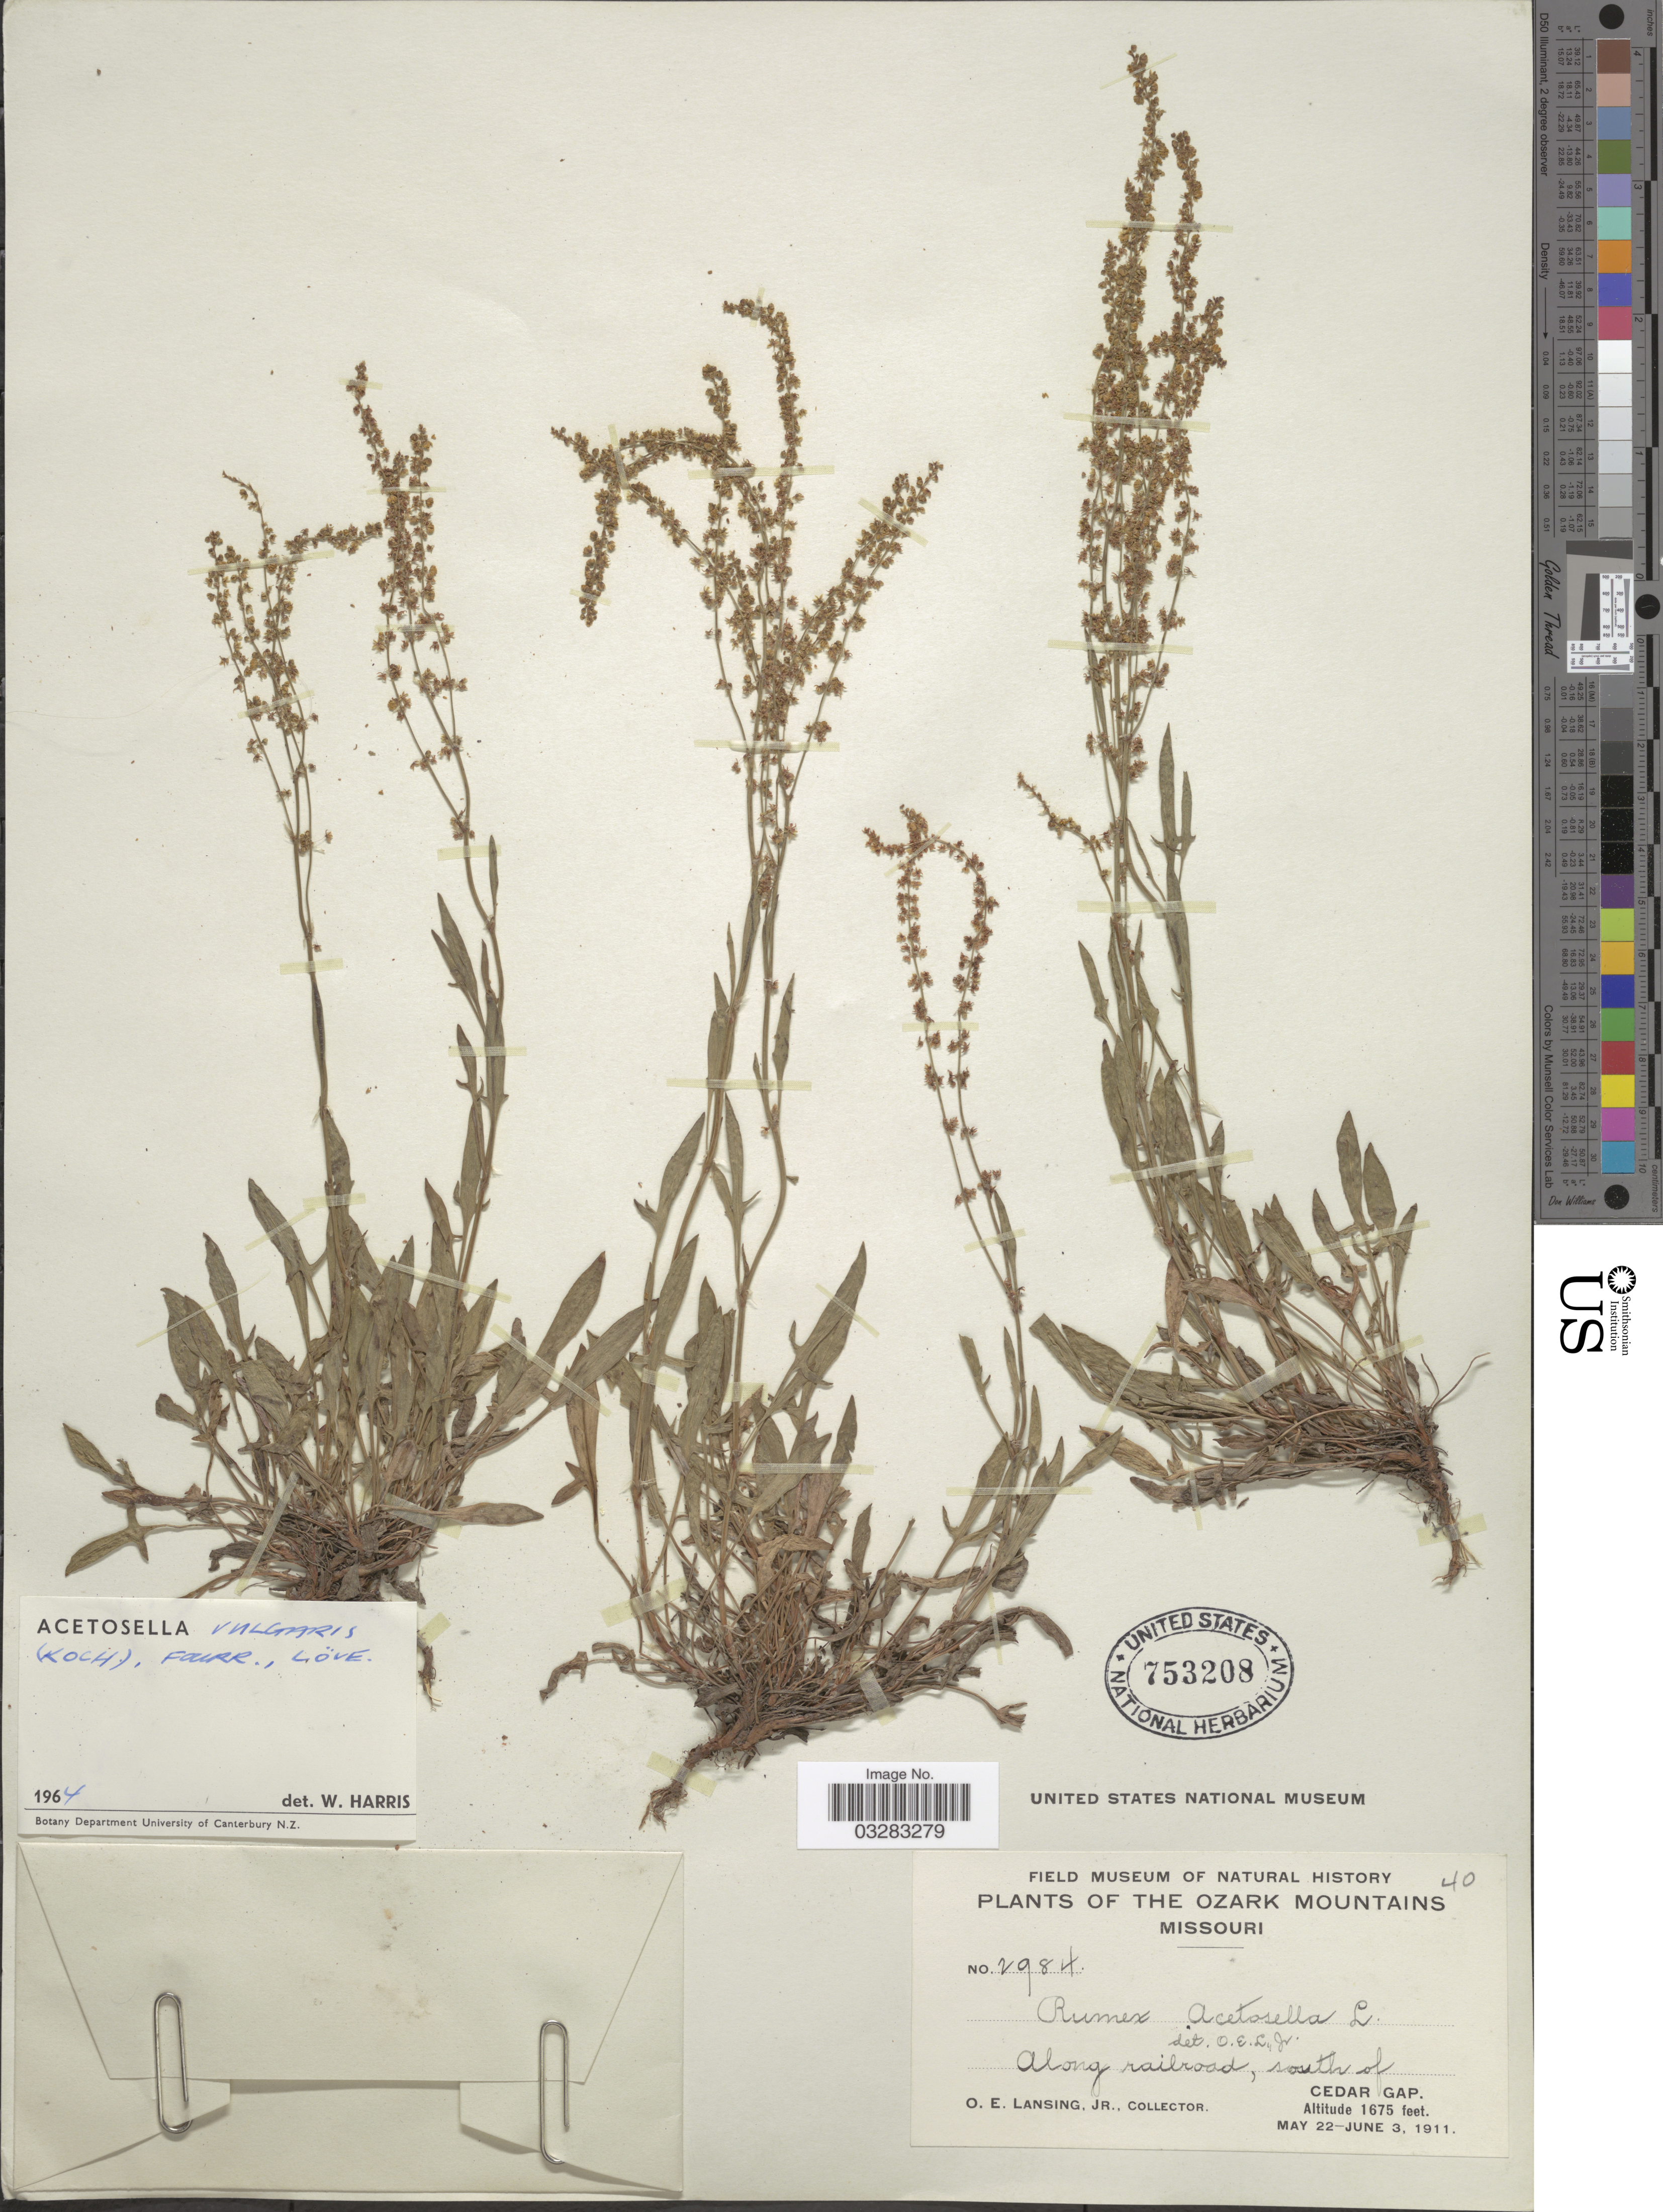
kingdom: Plantae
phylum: Tracheophyta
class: Magnoliopsida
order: Caryophyllales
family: Polygonaceae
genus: Rumex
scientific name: Rumex acetosella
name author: L.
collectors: O. Lansing Jr.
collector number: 2984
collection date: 1911-05-22/1911-06-03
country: United States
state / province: Missouri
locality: The Ozark Mountains. Along railroad, south of Cedar Gap.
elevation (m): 511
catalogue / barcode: US 753208